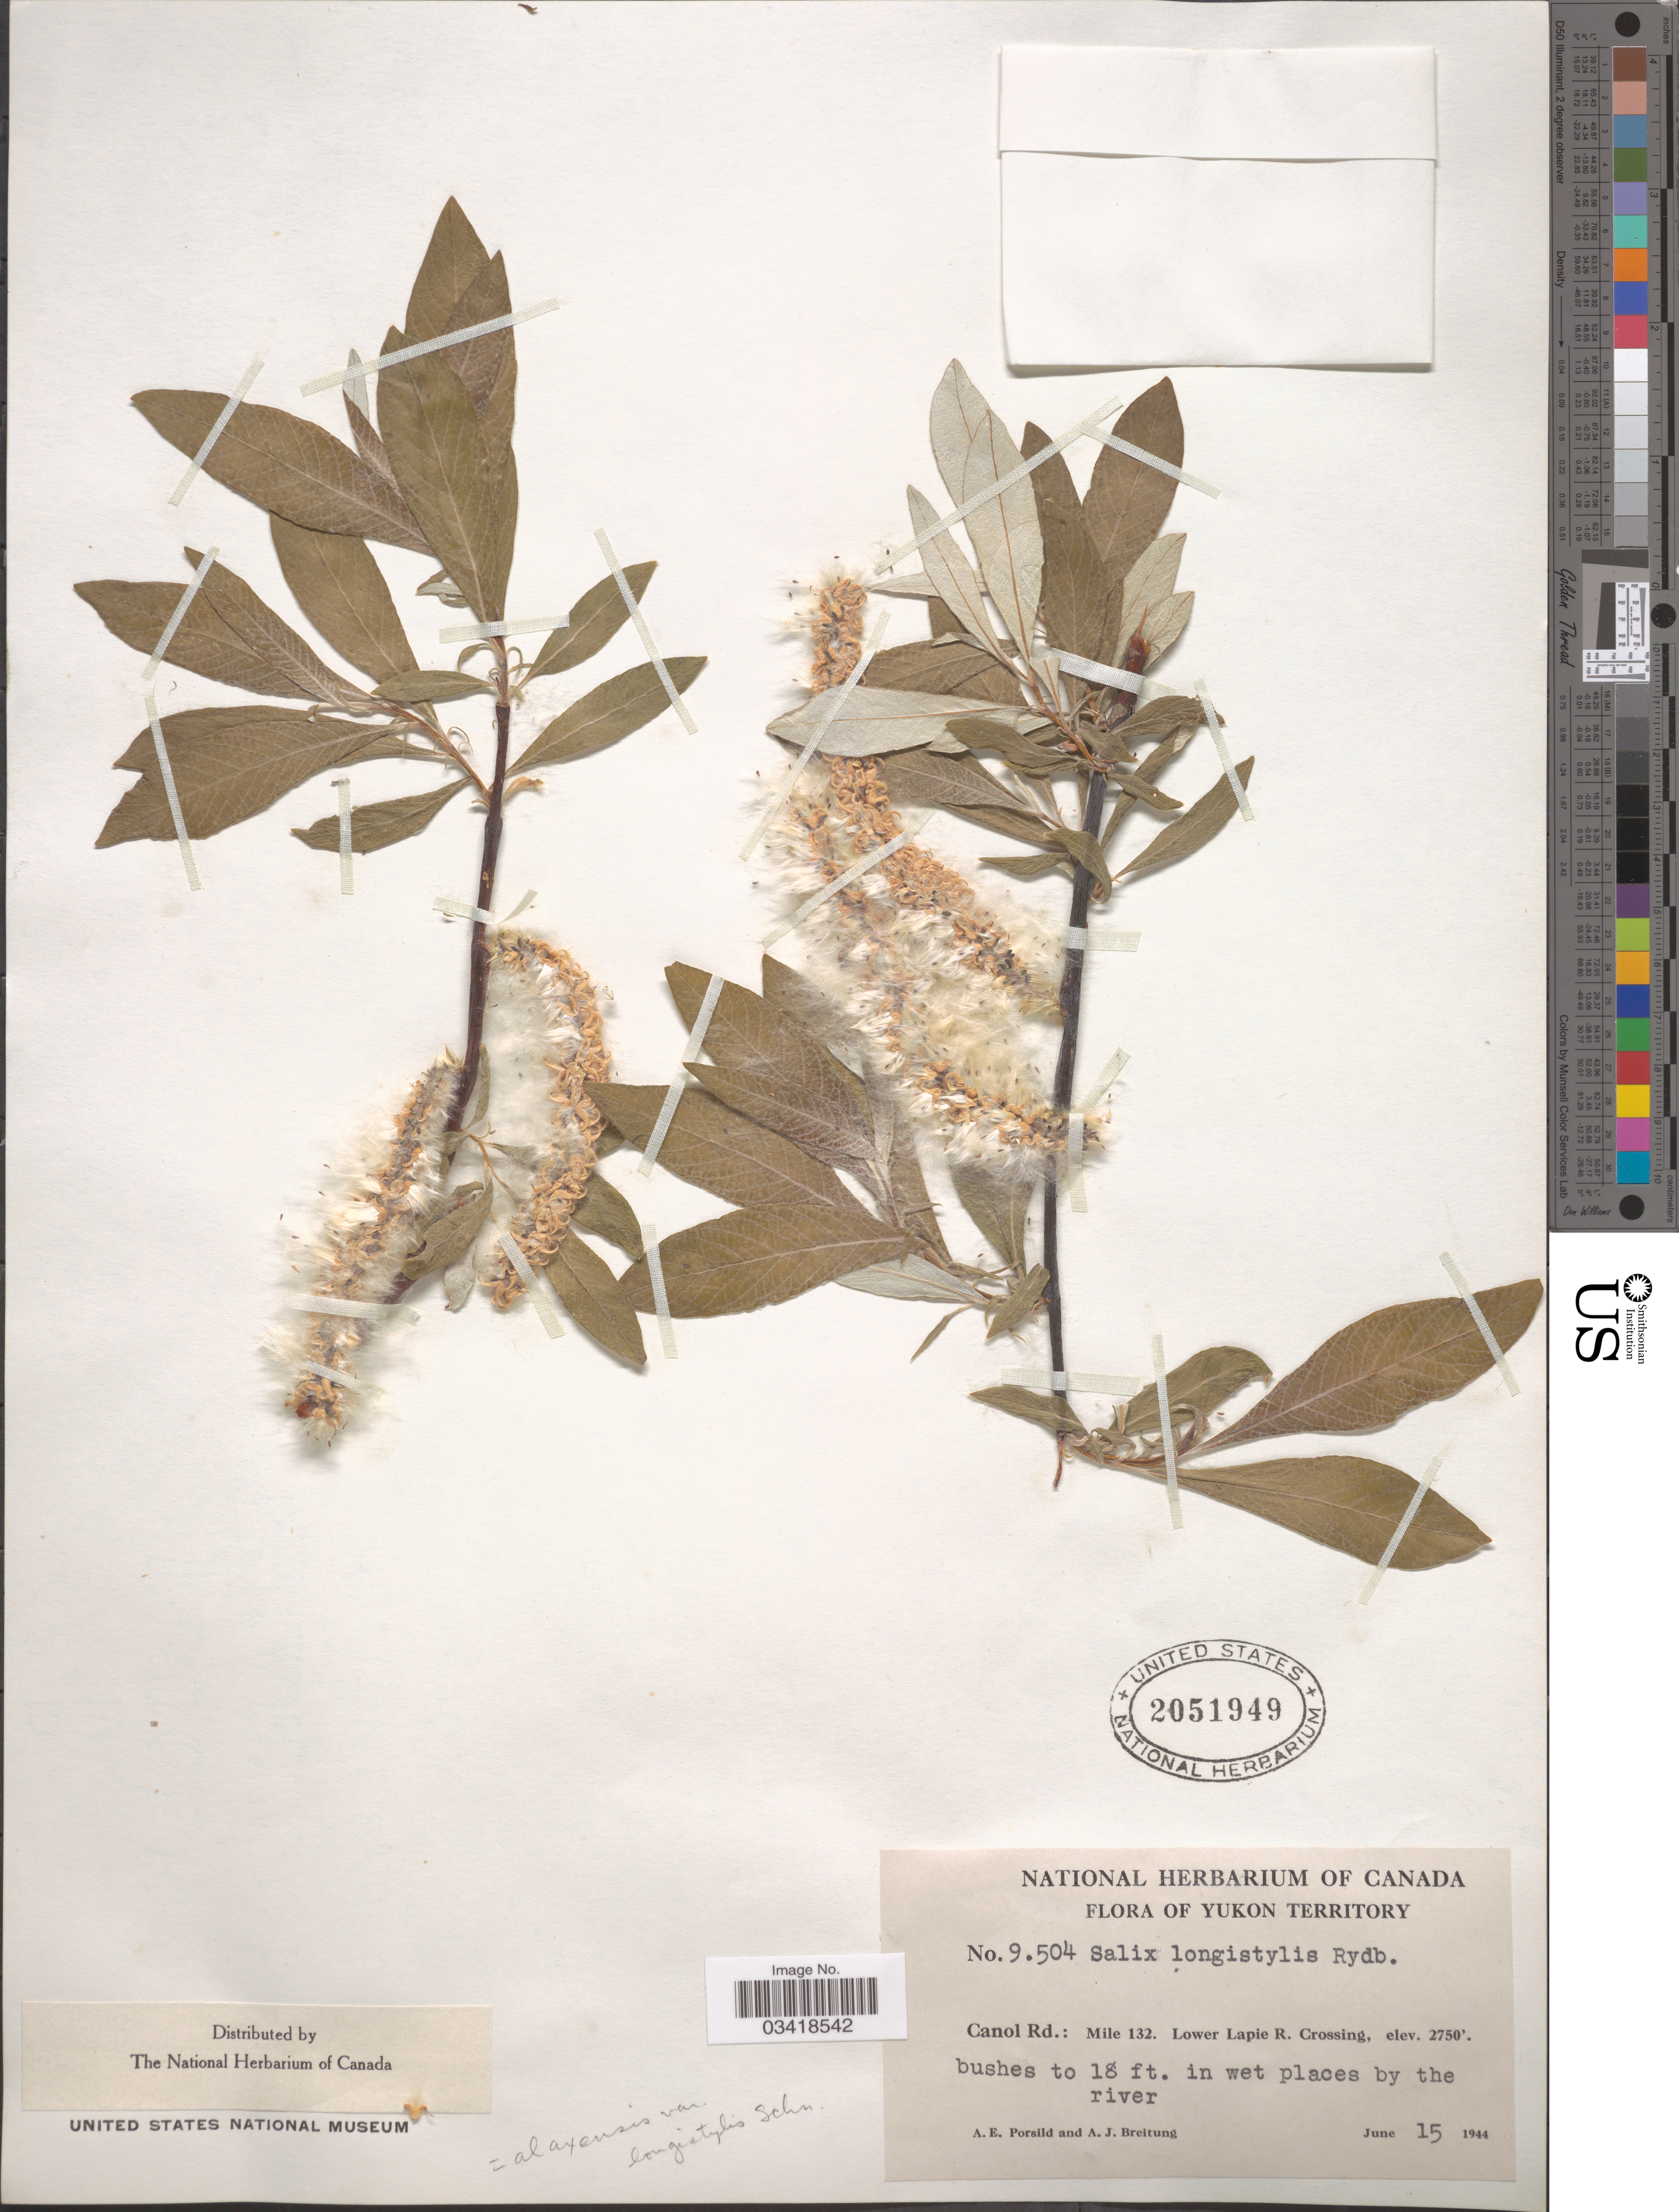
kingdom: Plantae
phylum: Tracheophyta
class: Magnoliopsida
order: Malpighiales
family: Salicaceae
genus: Salix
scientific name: Salix alaxensis var. longistylis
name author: (Rydb.) C.K. Schneid.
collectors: A. E. Porsild & A. Breitung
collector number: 9504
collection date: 1944-06-15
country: Canada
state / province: Yukon Territory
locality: Canol Rd.: Mile 132. Lower Lapie R. Crossing. In wet places by the river.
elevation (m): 838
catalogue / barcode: US 2051949